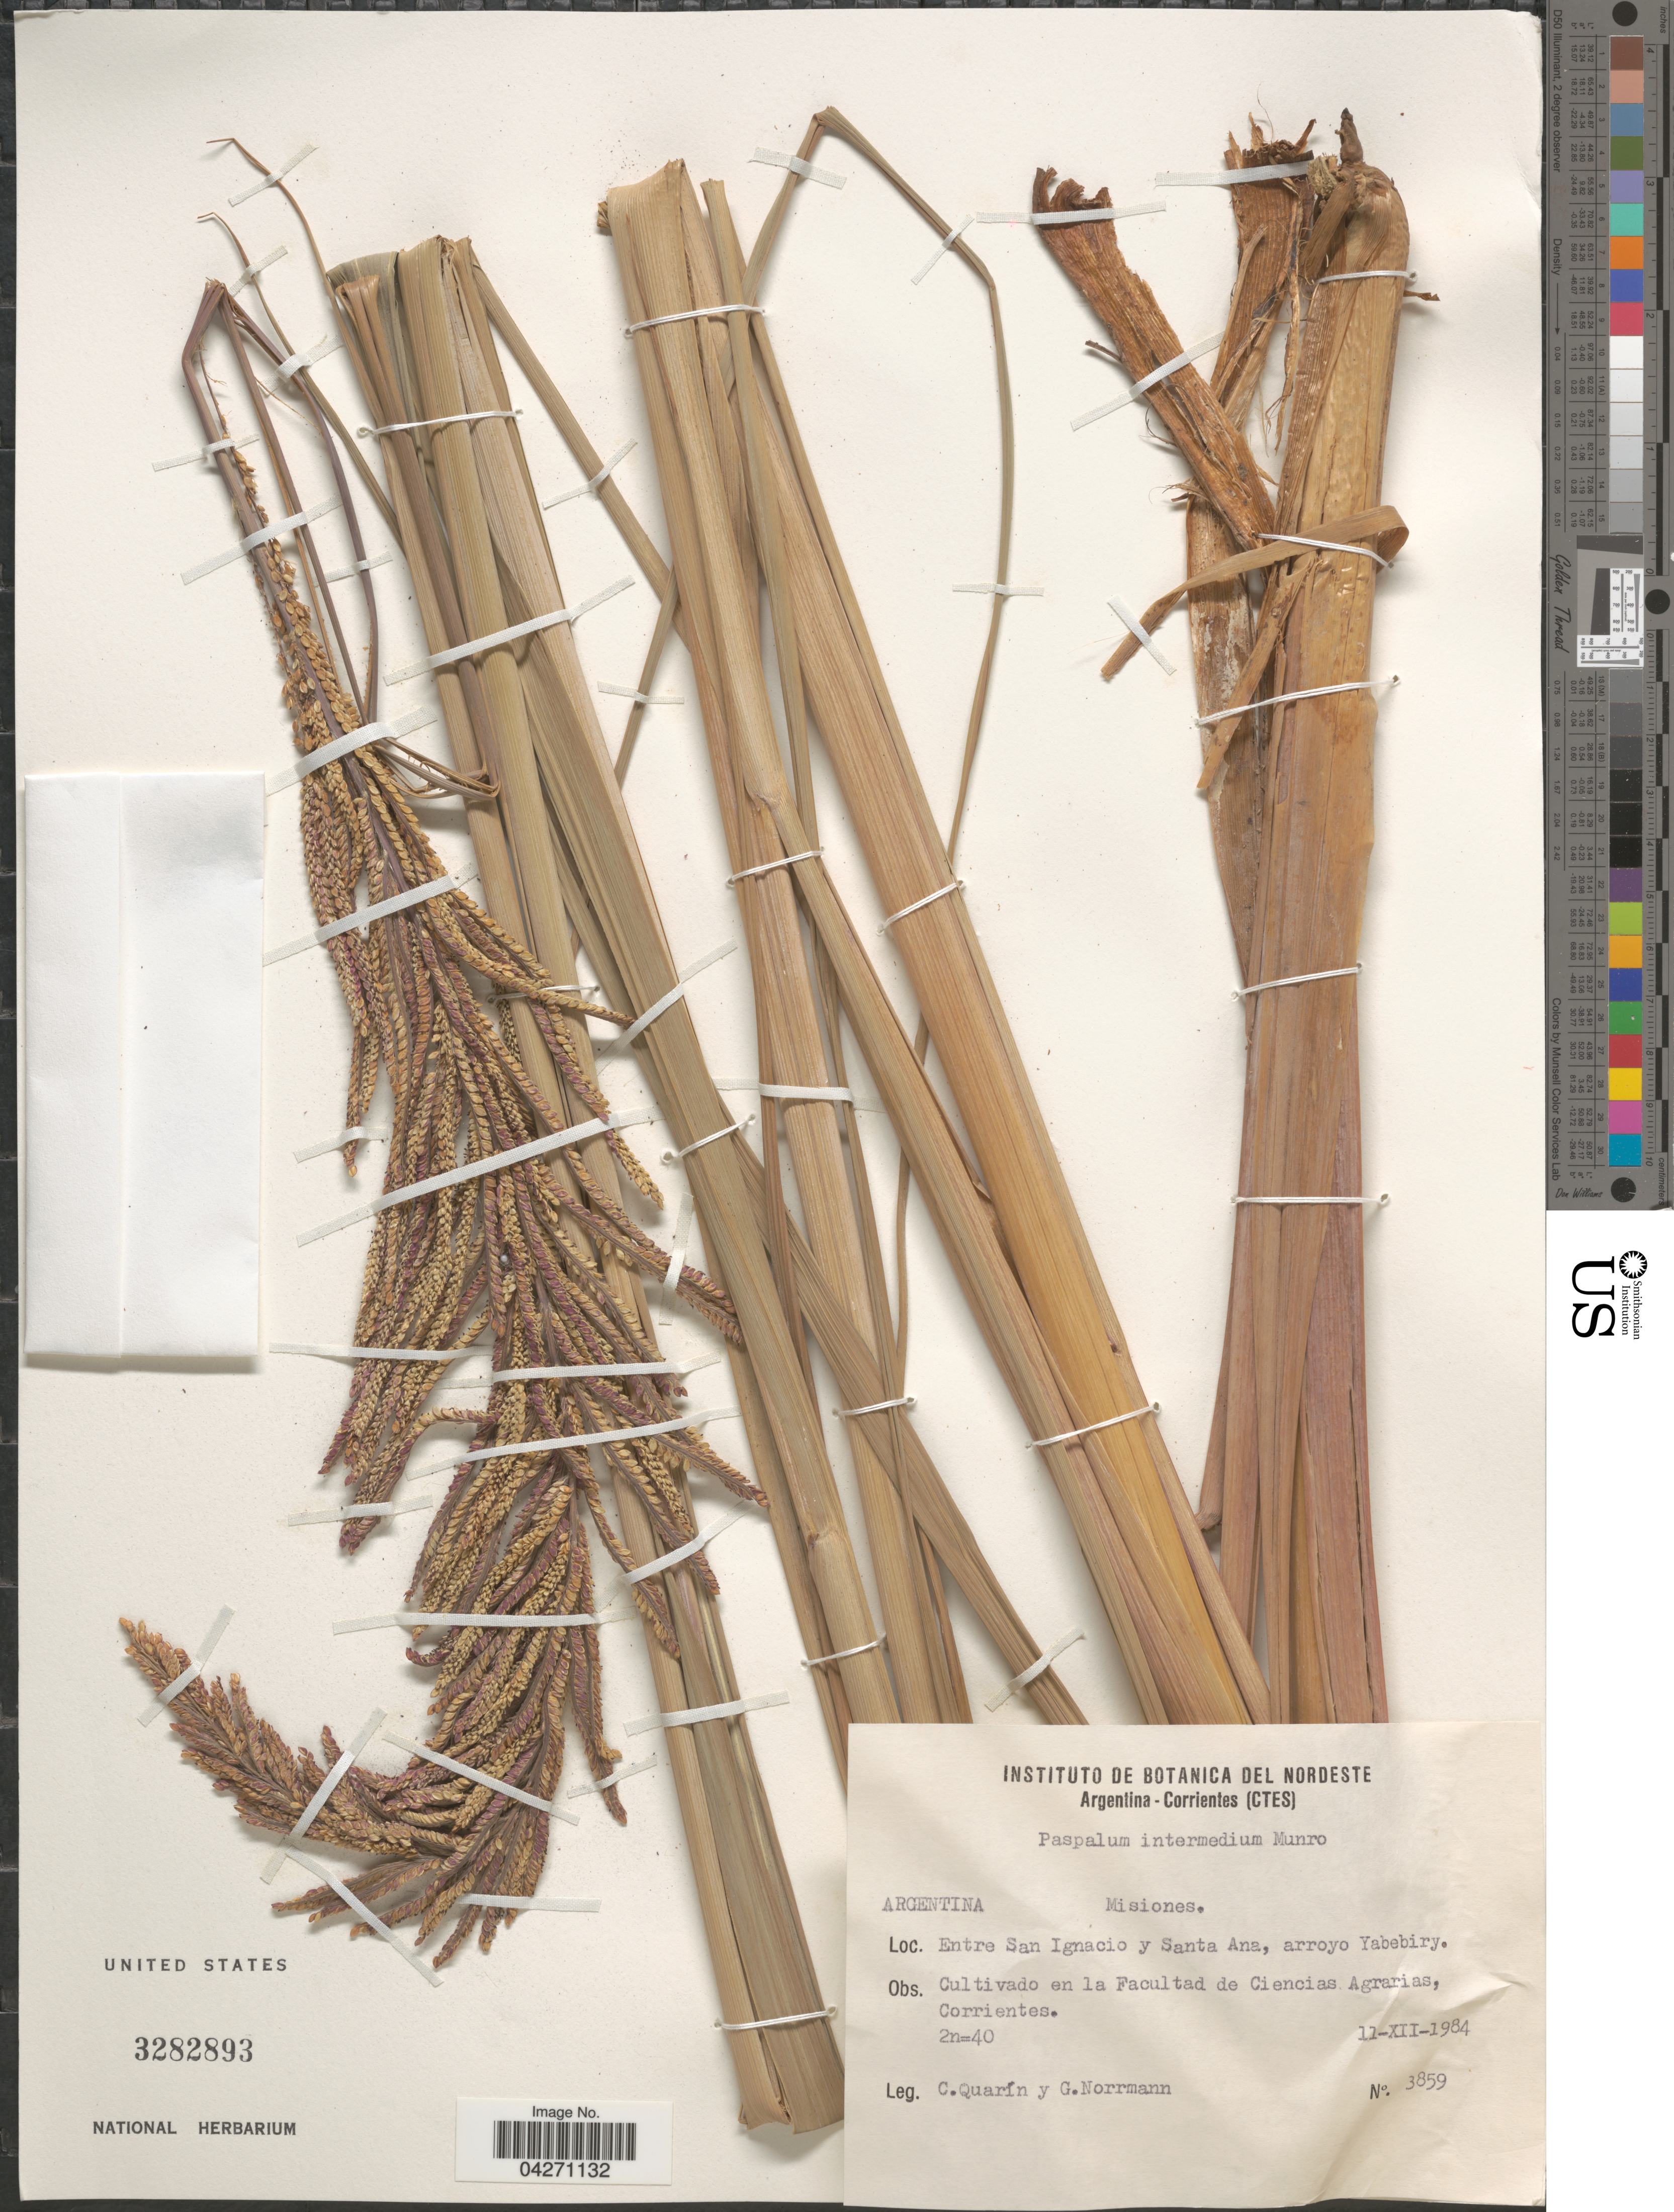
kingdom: Plantae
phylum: Tracheophyta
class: Liliopsida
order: Poales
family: Poaceae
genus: Paspalum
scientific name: Paspalum intermedium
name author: Munro ex Morong & Britton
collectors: C. Quarín & G. Norrmann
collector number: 3859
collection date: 1984-12-11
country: Argentina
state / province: Misiones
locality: Misiones. Entre San Ignacio y Santa Ana, arroyo Yabebiry.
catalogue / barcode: US 3282893